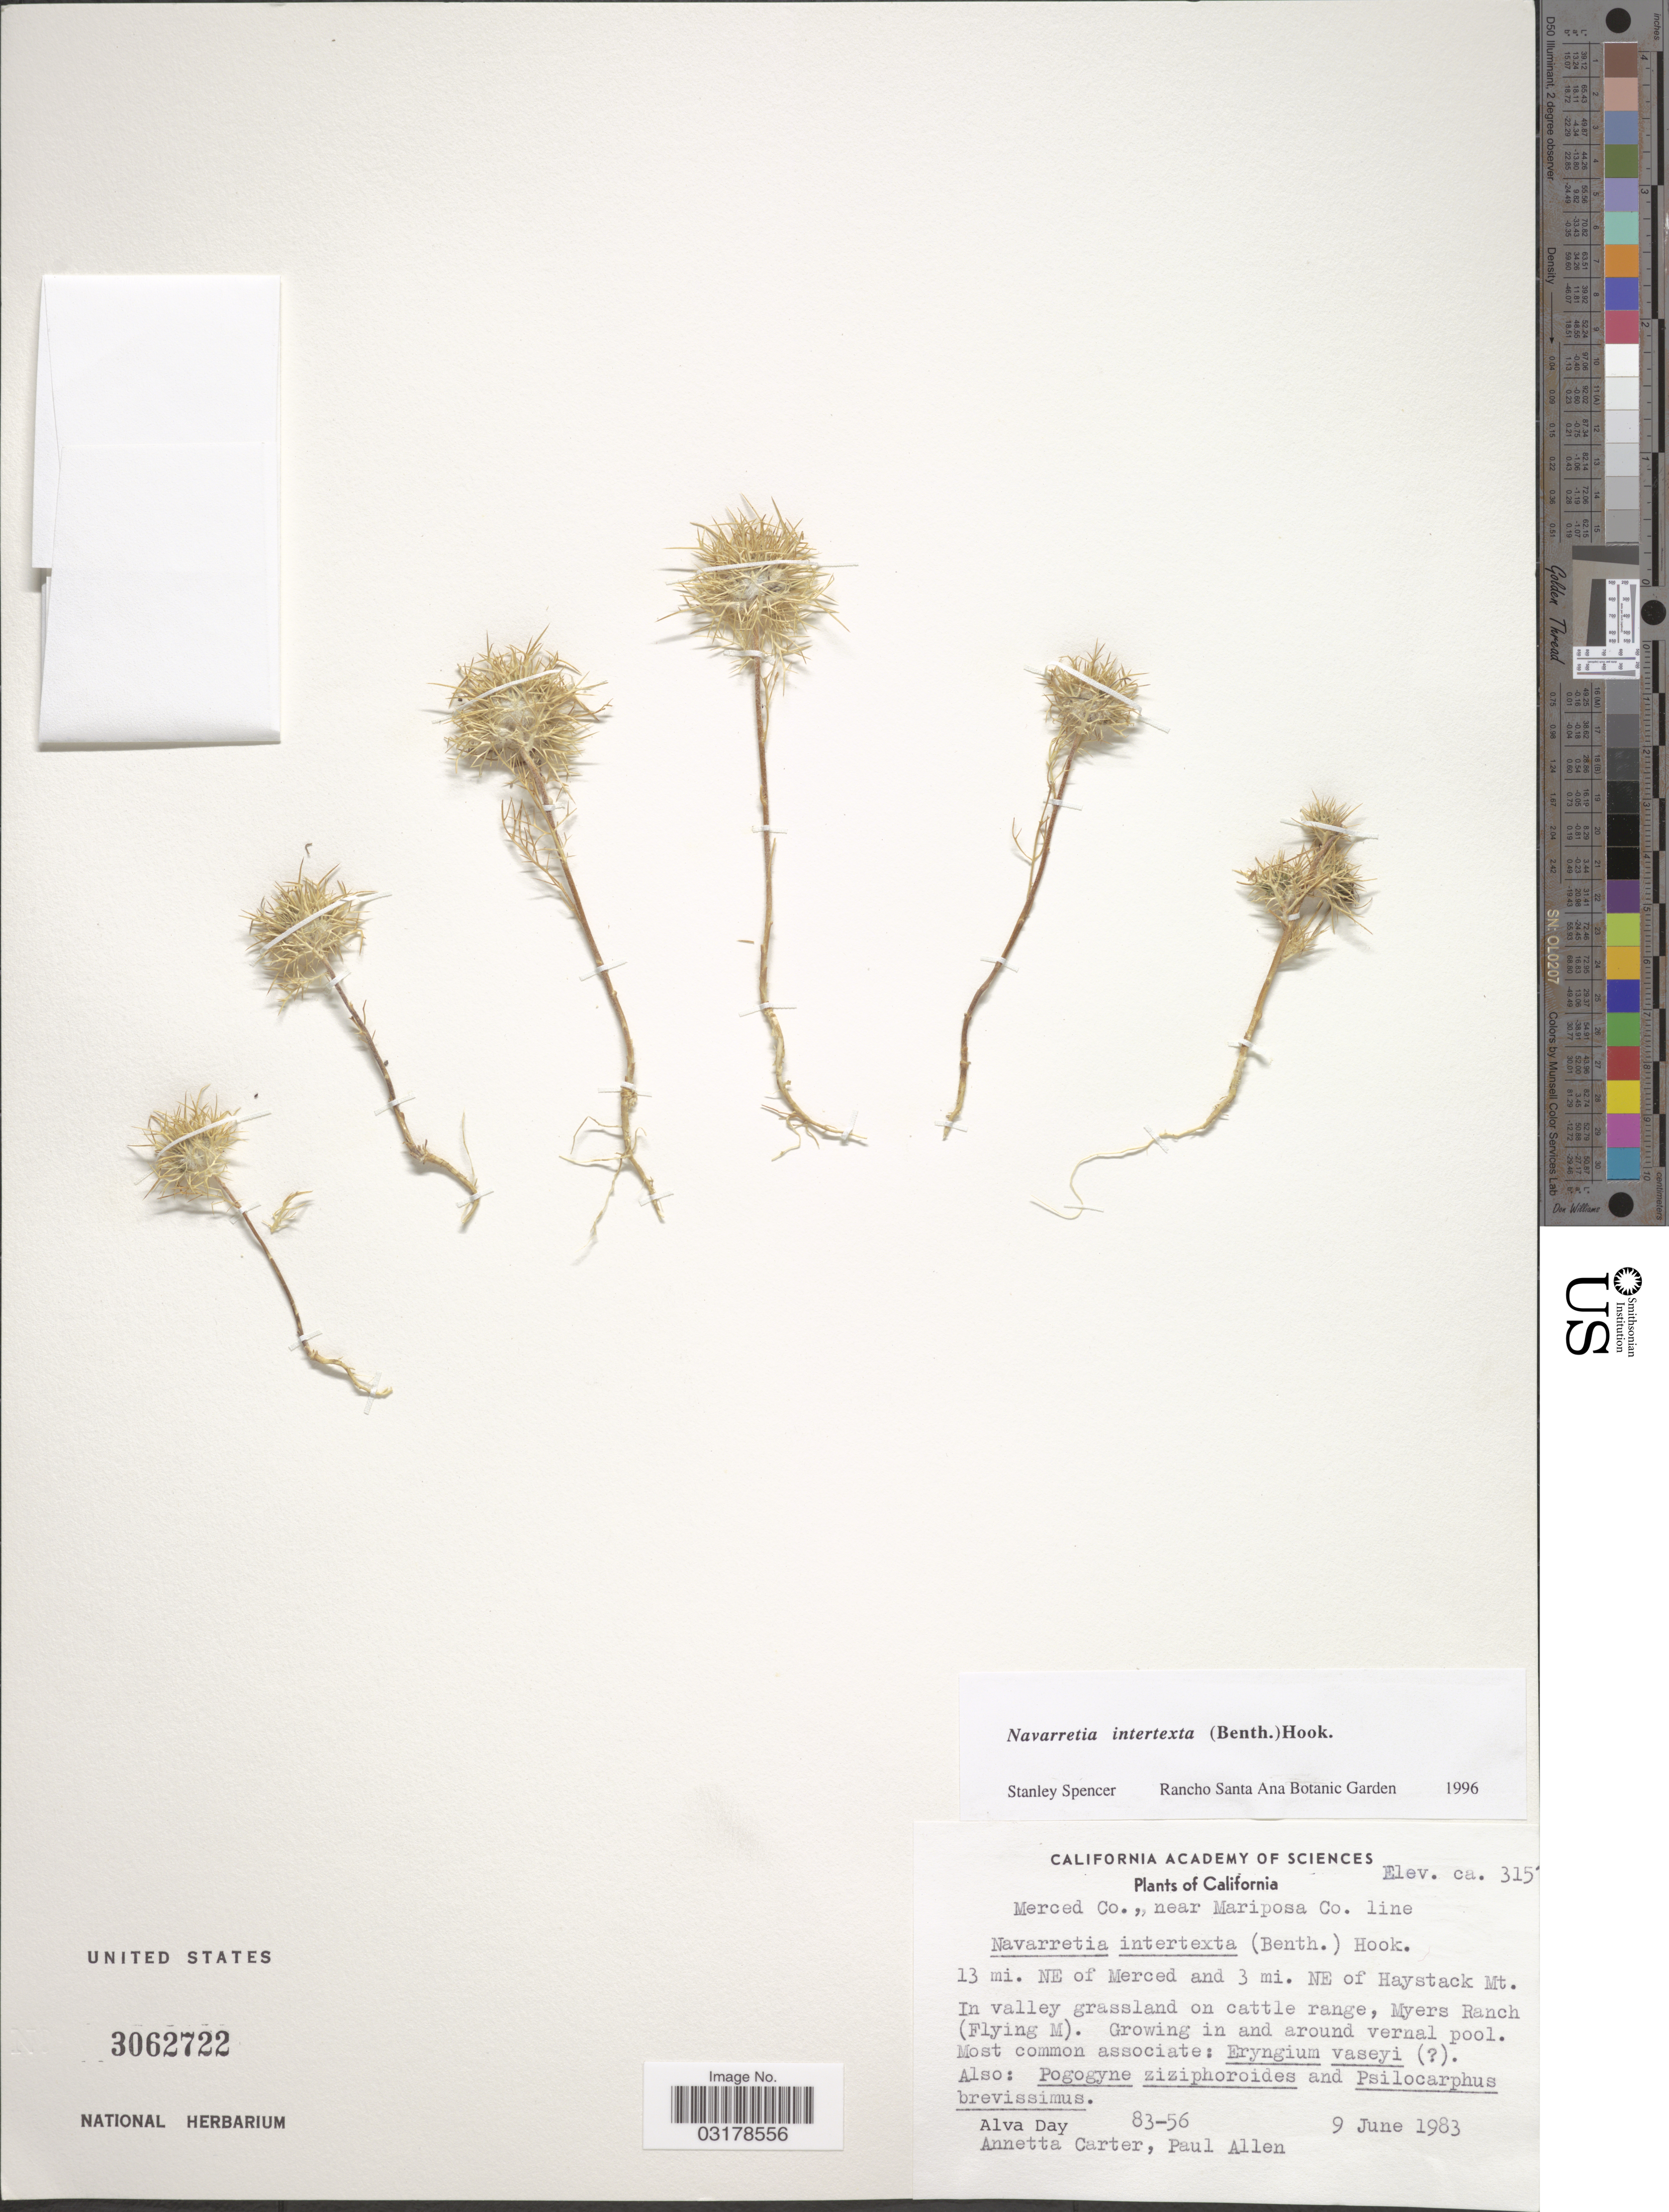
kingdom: Plantae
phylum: Tracheophyta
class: Magnoliopsida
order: Ericales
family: Polemoniaceae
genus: Navarretia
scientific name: Navarretia intertexta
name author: (Benth.) Hook.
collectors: A. G. Day, A. Carter & P. H. Allen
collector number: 83-56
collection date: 1983-06-09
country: United States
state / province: California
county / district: Mariposa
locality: Merced Co., near Mariposa Co. line. 13 mi. NE of Merced and 3 mi. NE of Haystack Mt. In valley grassland on cattle range, Myers Ranch (Flying M).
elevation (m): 96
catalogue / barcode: US 3062722